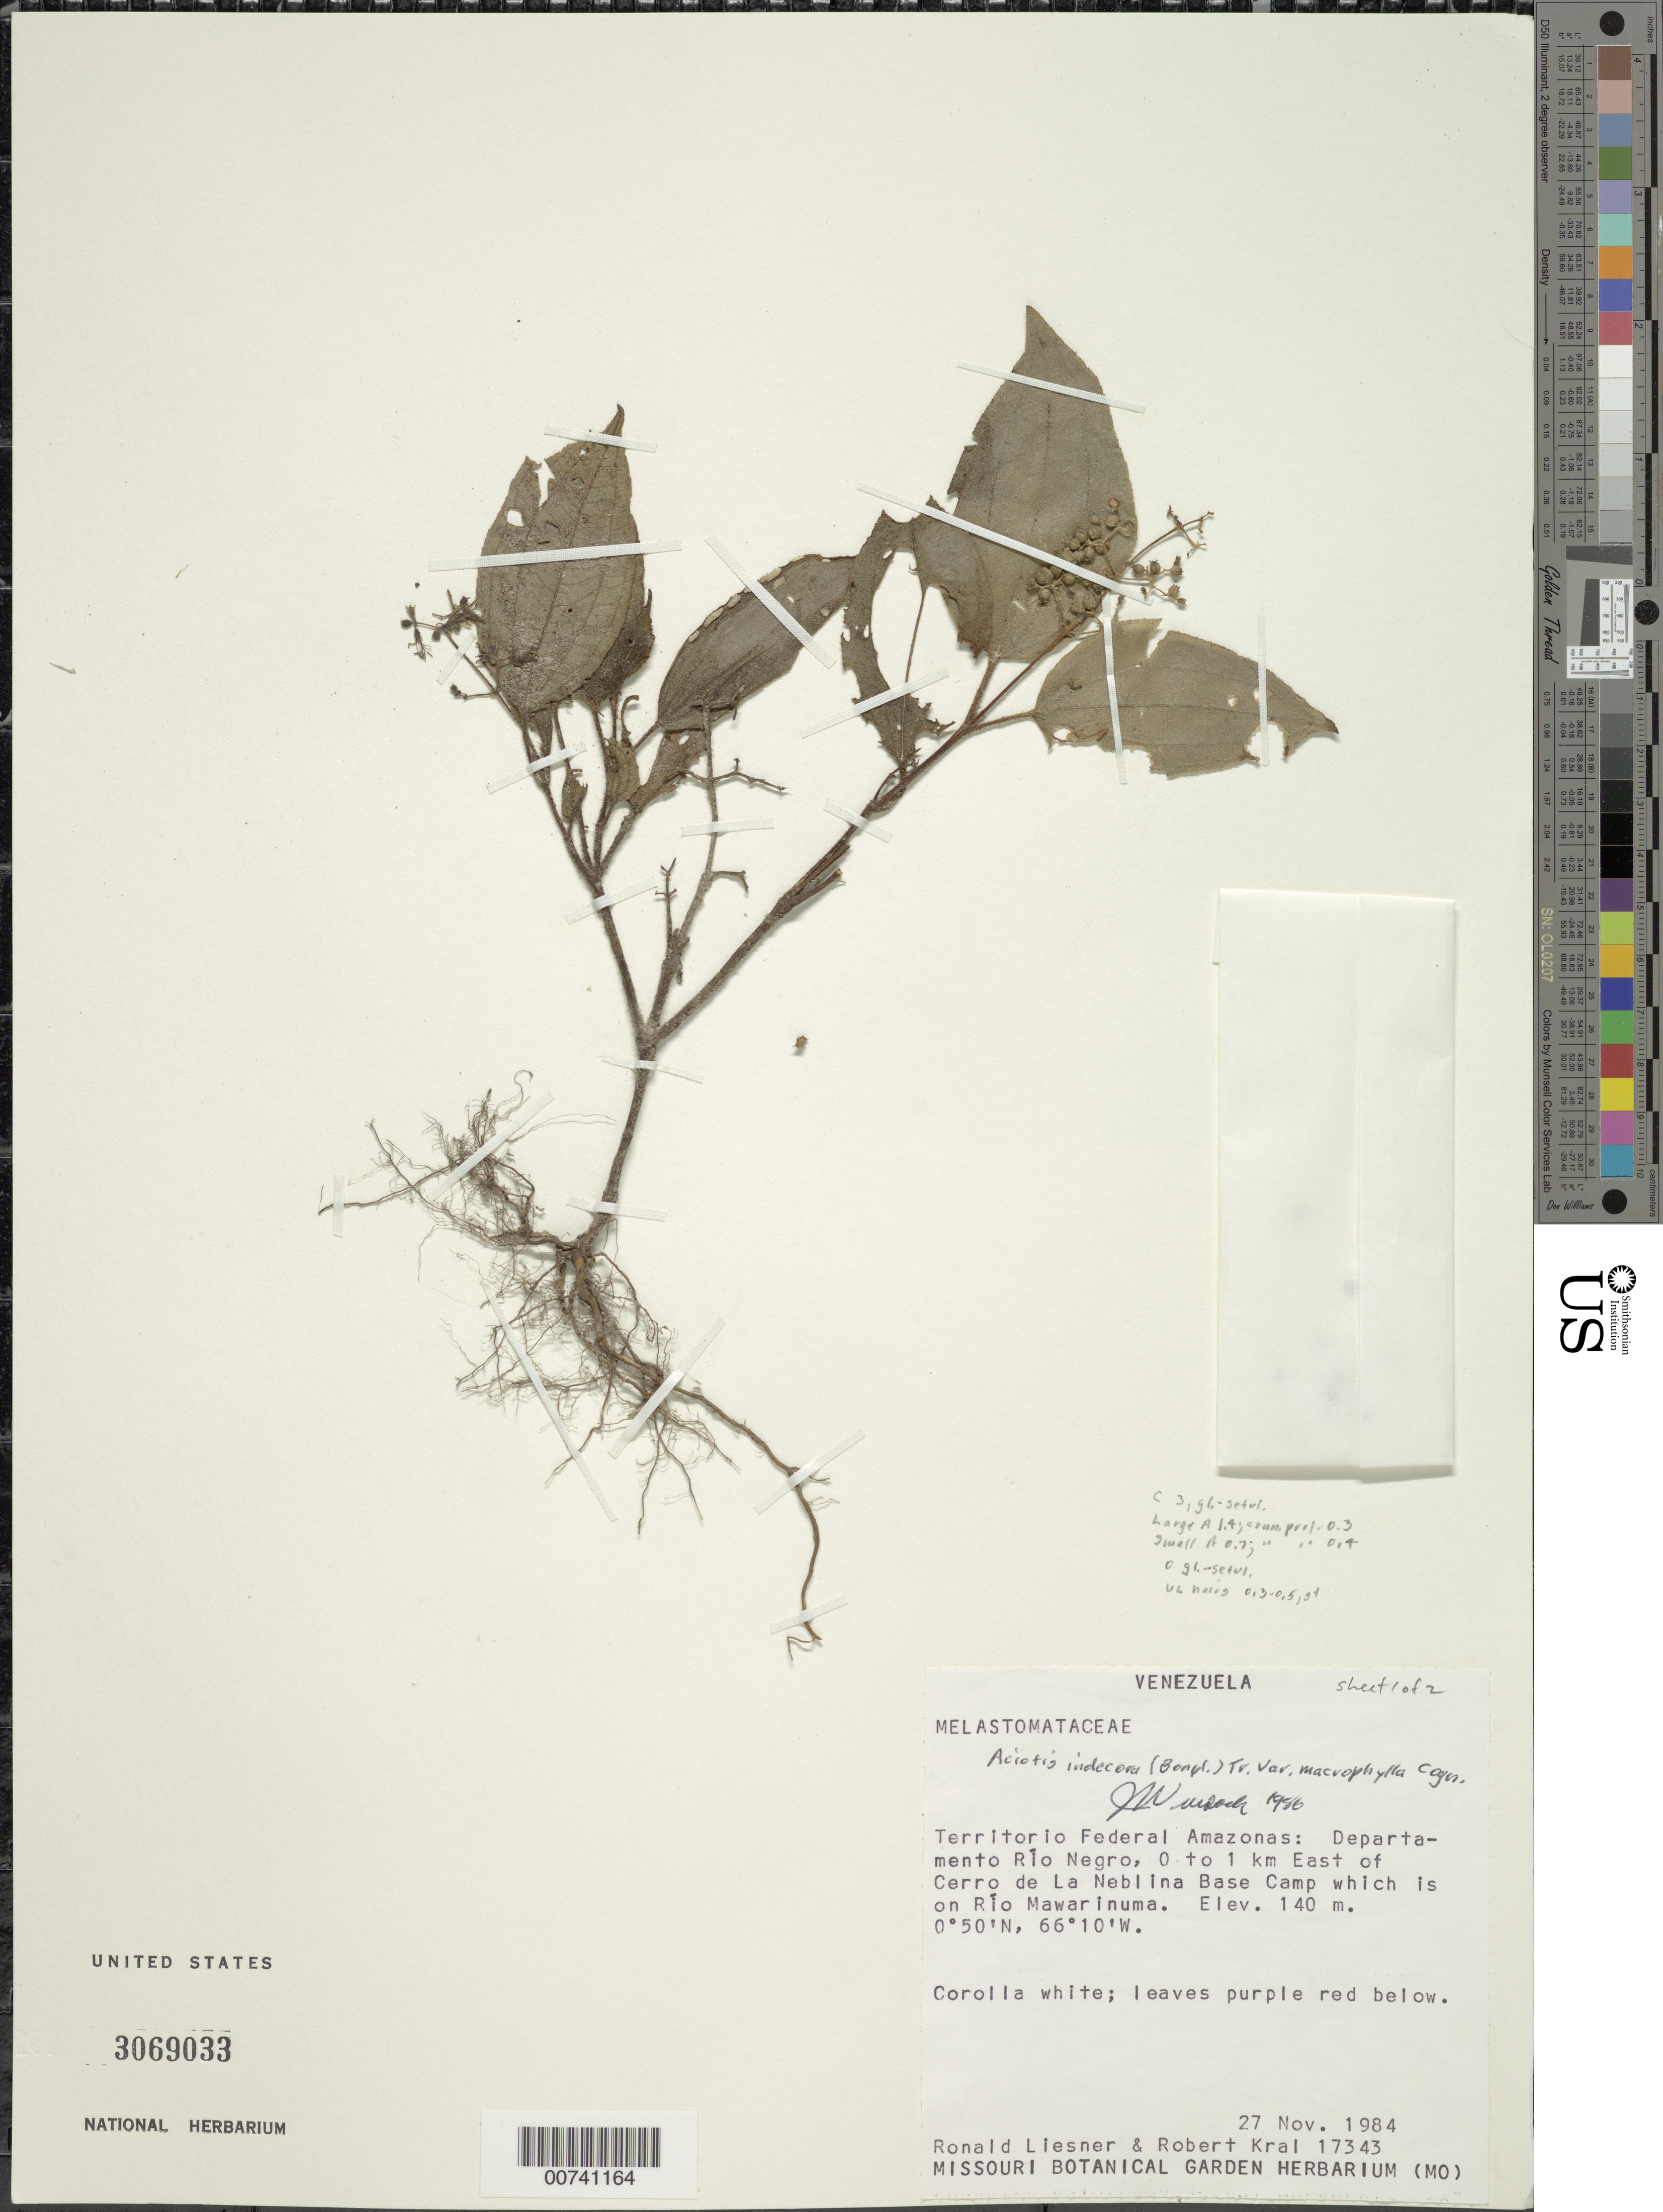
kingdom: Plantae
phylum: Tracheophyta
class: Magnoliopsida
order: Myrtales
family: Melastomataceae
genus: Aciotis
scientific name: Aciotis indecora var. macrophylla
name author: Cogn.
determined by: Wurdack, John J., (US), US (UNITED STATES)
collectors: R. L. Liesner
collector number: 17343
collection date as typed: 27-Nov-84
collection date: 1984-11-27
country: Venezuela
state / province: Amazonas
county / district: Río Negro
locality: Río Mawarinuma, 0-1 km E of Cerro de La Neblina Base Camp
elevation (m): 140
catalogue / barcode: US 3069033